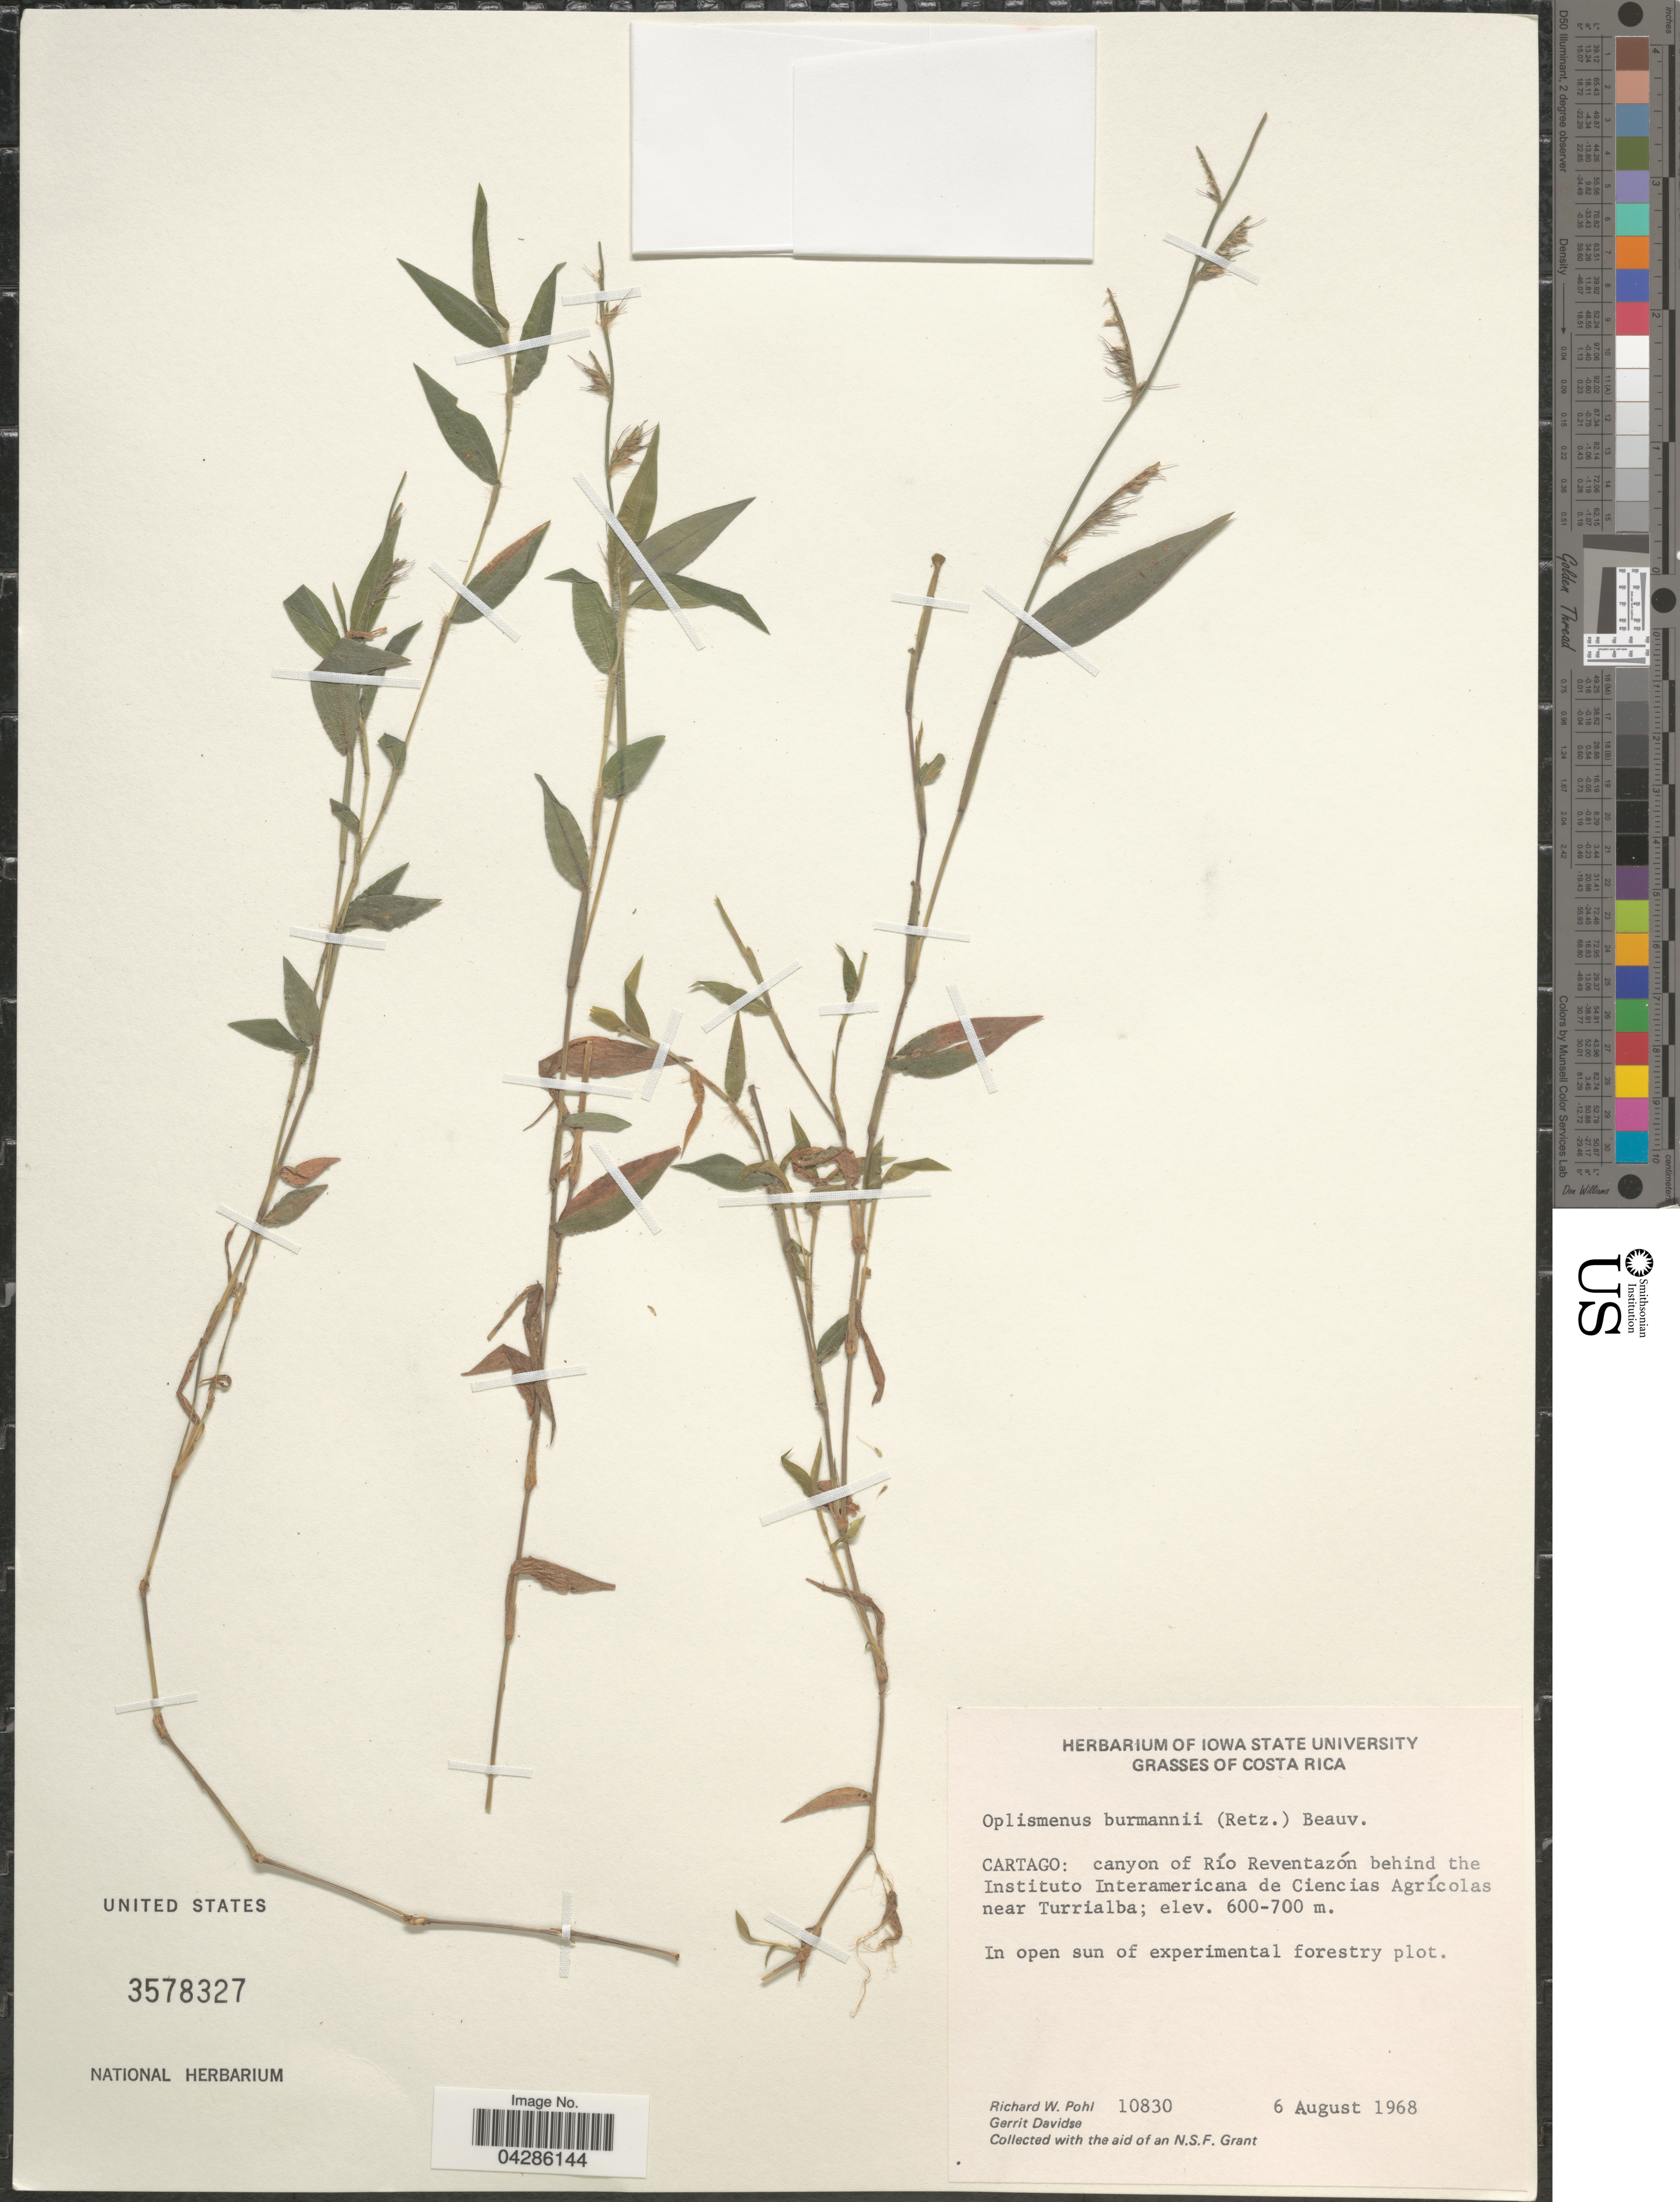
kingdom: Plantae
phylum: Tracheophyta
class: Liliopsida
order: Poales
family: Poaceae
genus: Oplismenus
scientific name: Oplismenus burmannii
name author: (Retz.) P. Beauv.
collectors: R. W. Pohl & G. Davidse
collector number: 10830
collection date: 1968-08-06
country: Costa Rica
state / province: Cartago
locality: Canyon of Río Reventazón behind the Instituto Interamericana de Ciencias Agrícolas near Turrialba. In open sun of experimental forestry plot.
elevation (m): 600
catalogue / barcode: US 3578327